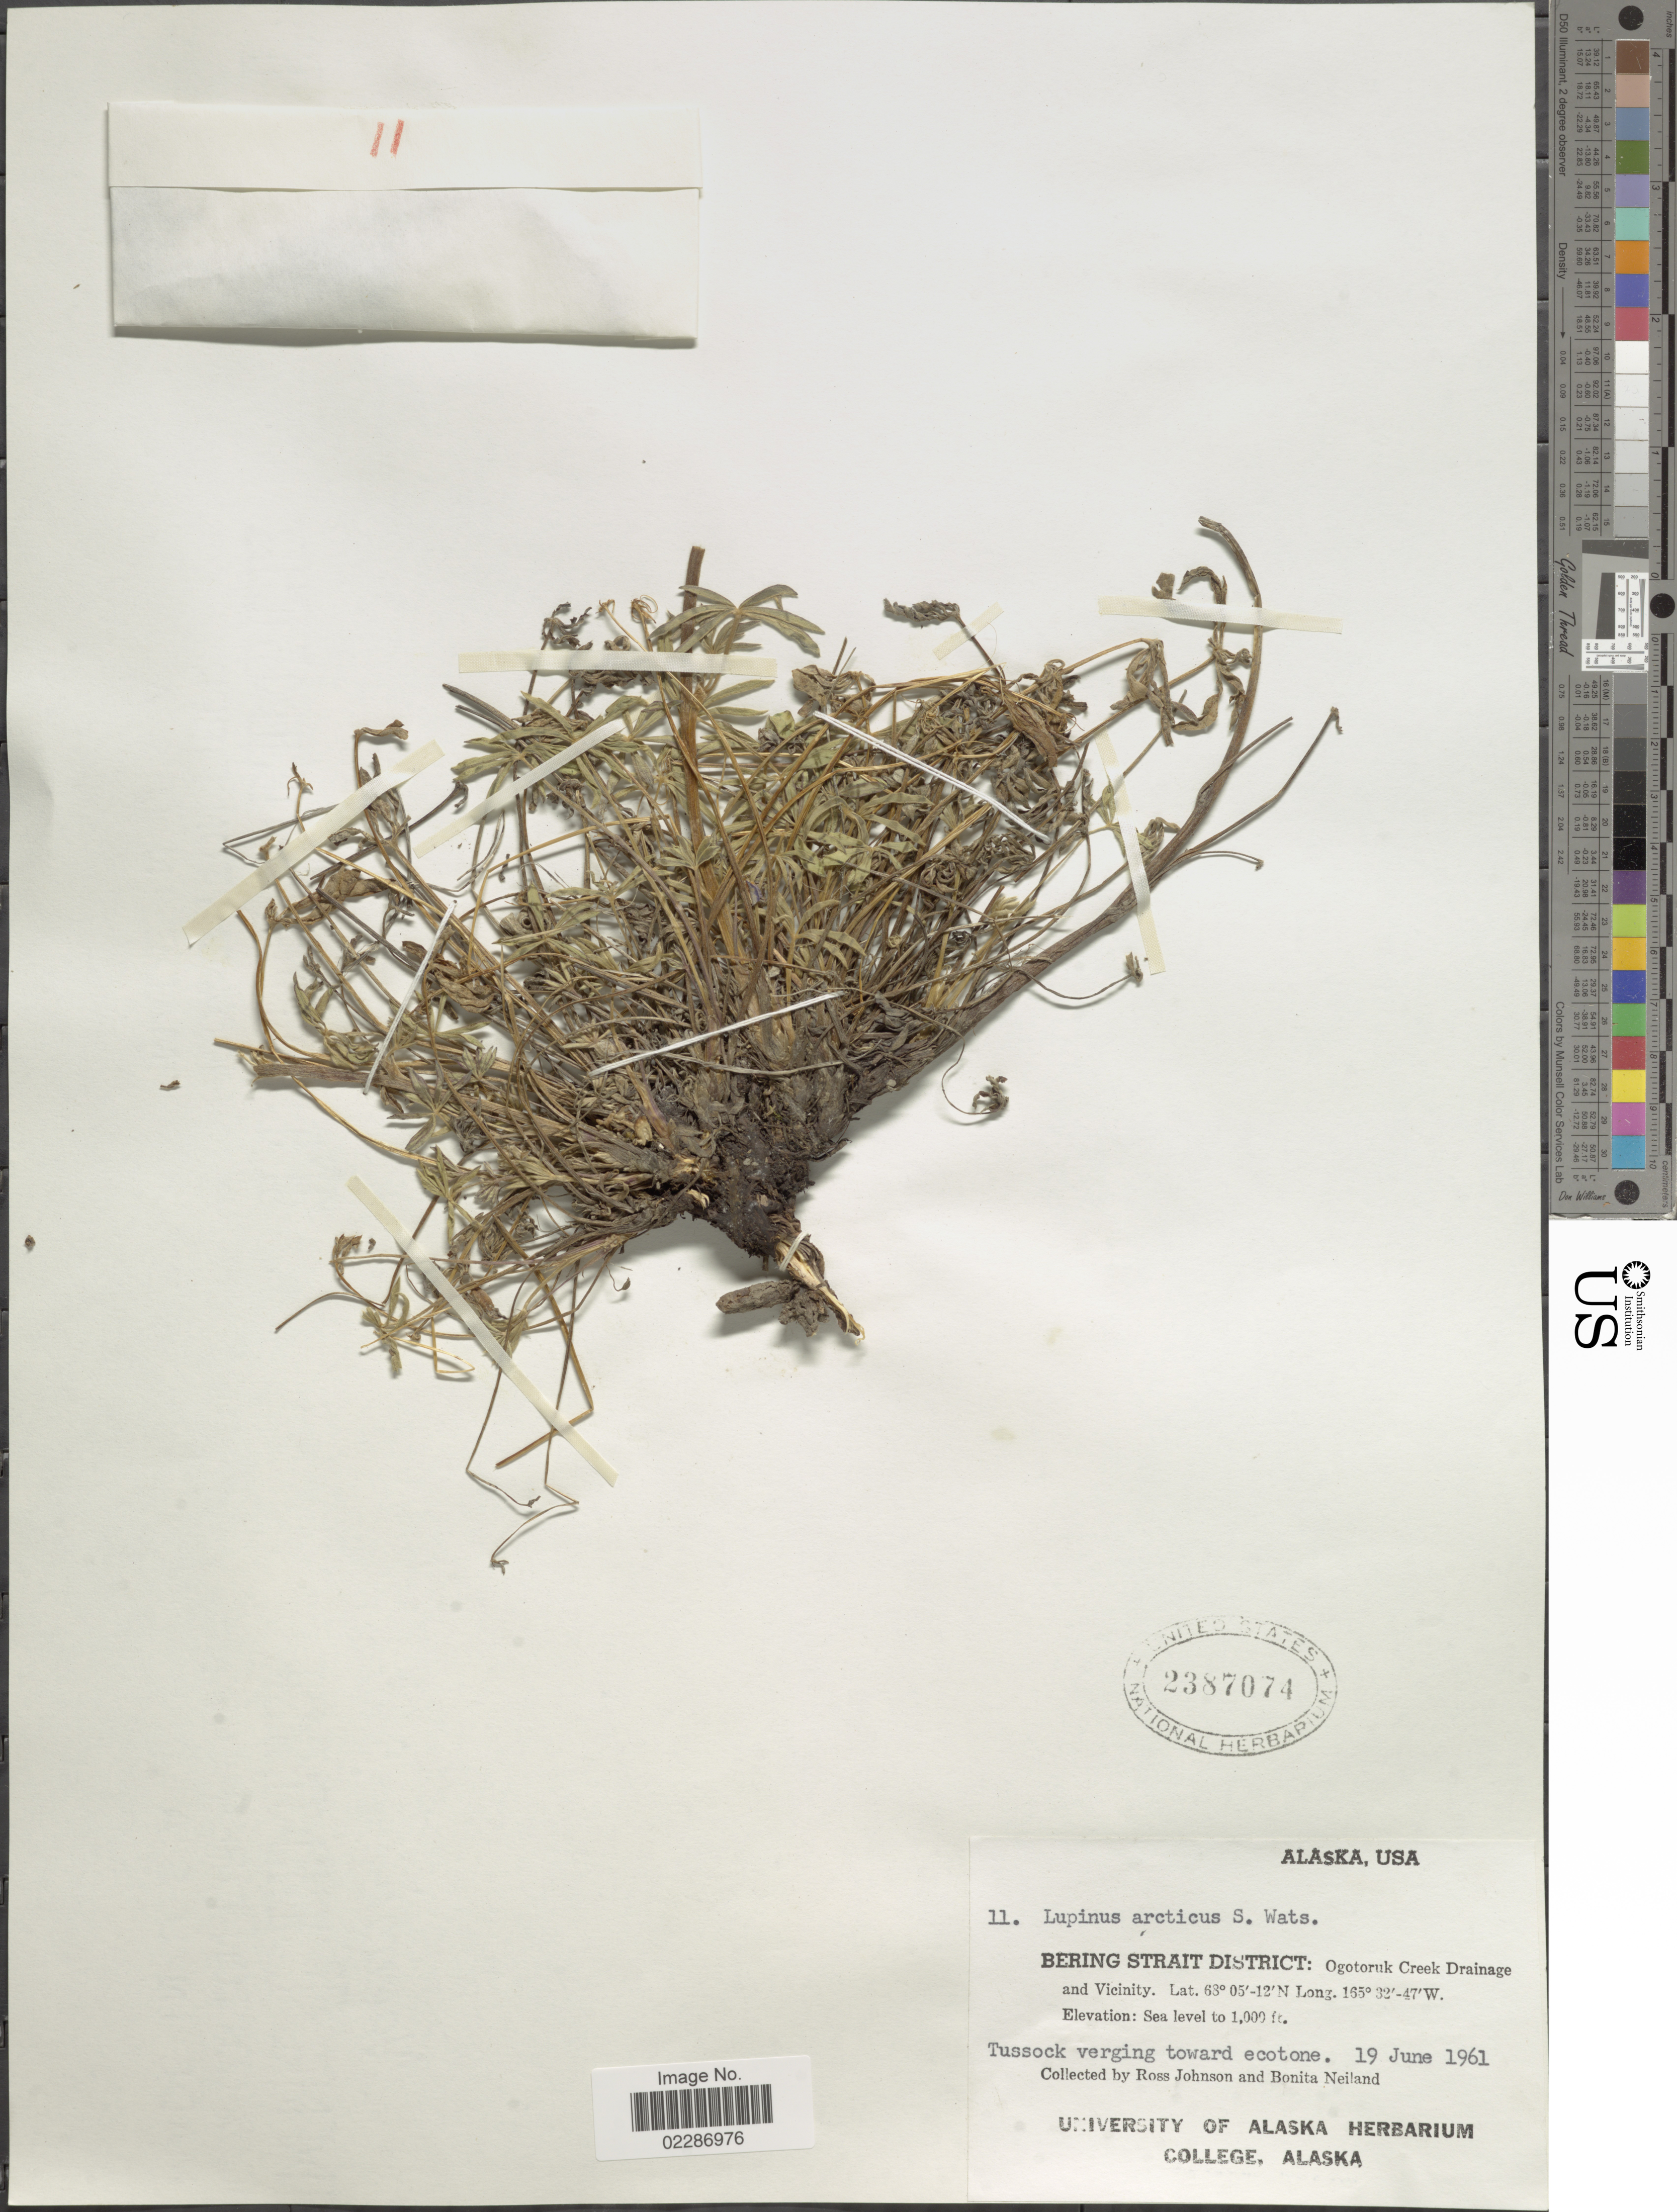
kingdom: Plantae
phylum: Tracheophyta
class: Magnoliopsida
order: Fabales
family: Fabaceae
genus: Lupinus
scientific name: Lupinus arcticus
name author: S. Watson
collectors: R. Johnson & B. Neiland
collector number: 11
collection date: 1961-06-19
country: United States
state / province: Alaska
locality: Bering Strait District: Ogotoruk Creek Drainage and vicinity, Tussock verging toward ecotone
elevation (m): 305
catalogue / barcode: US 2387074